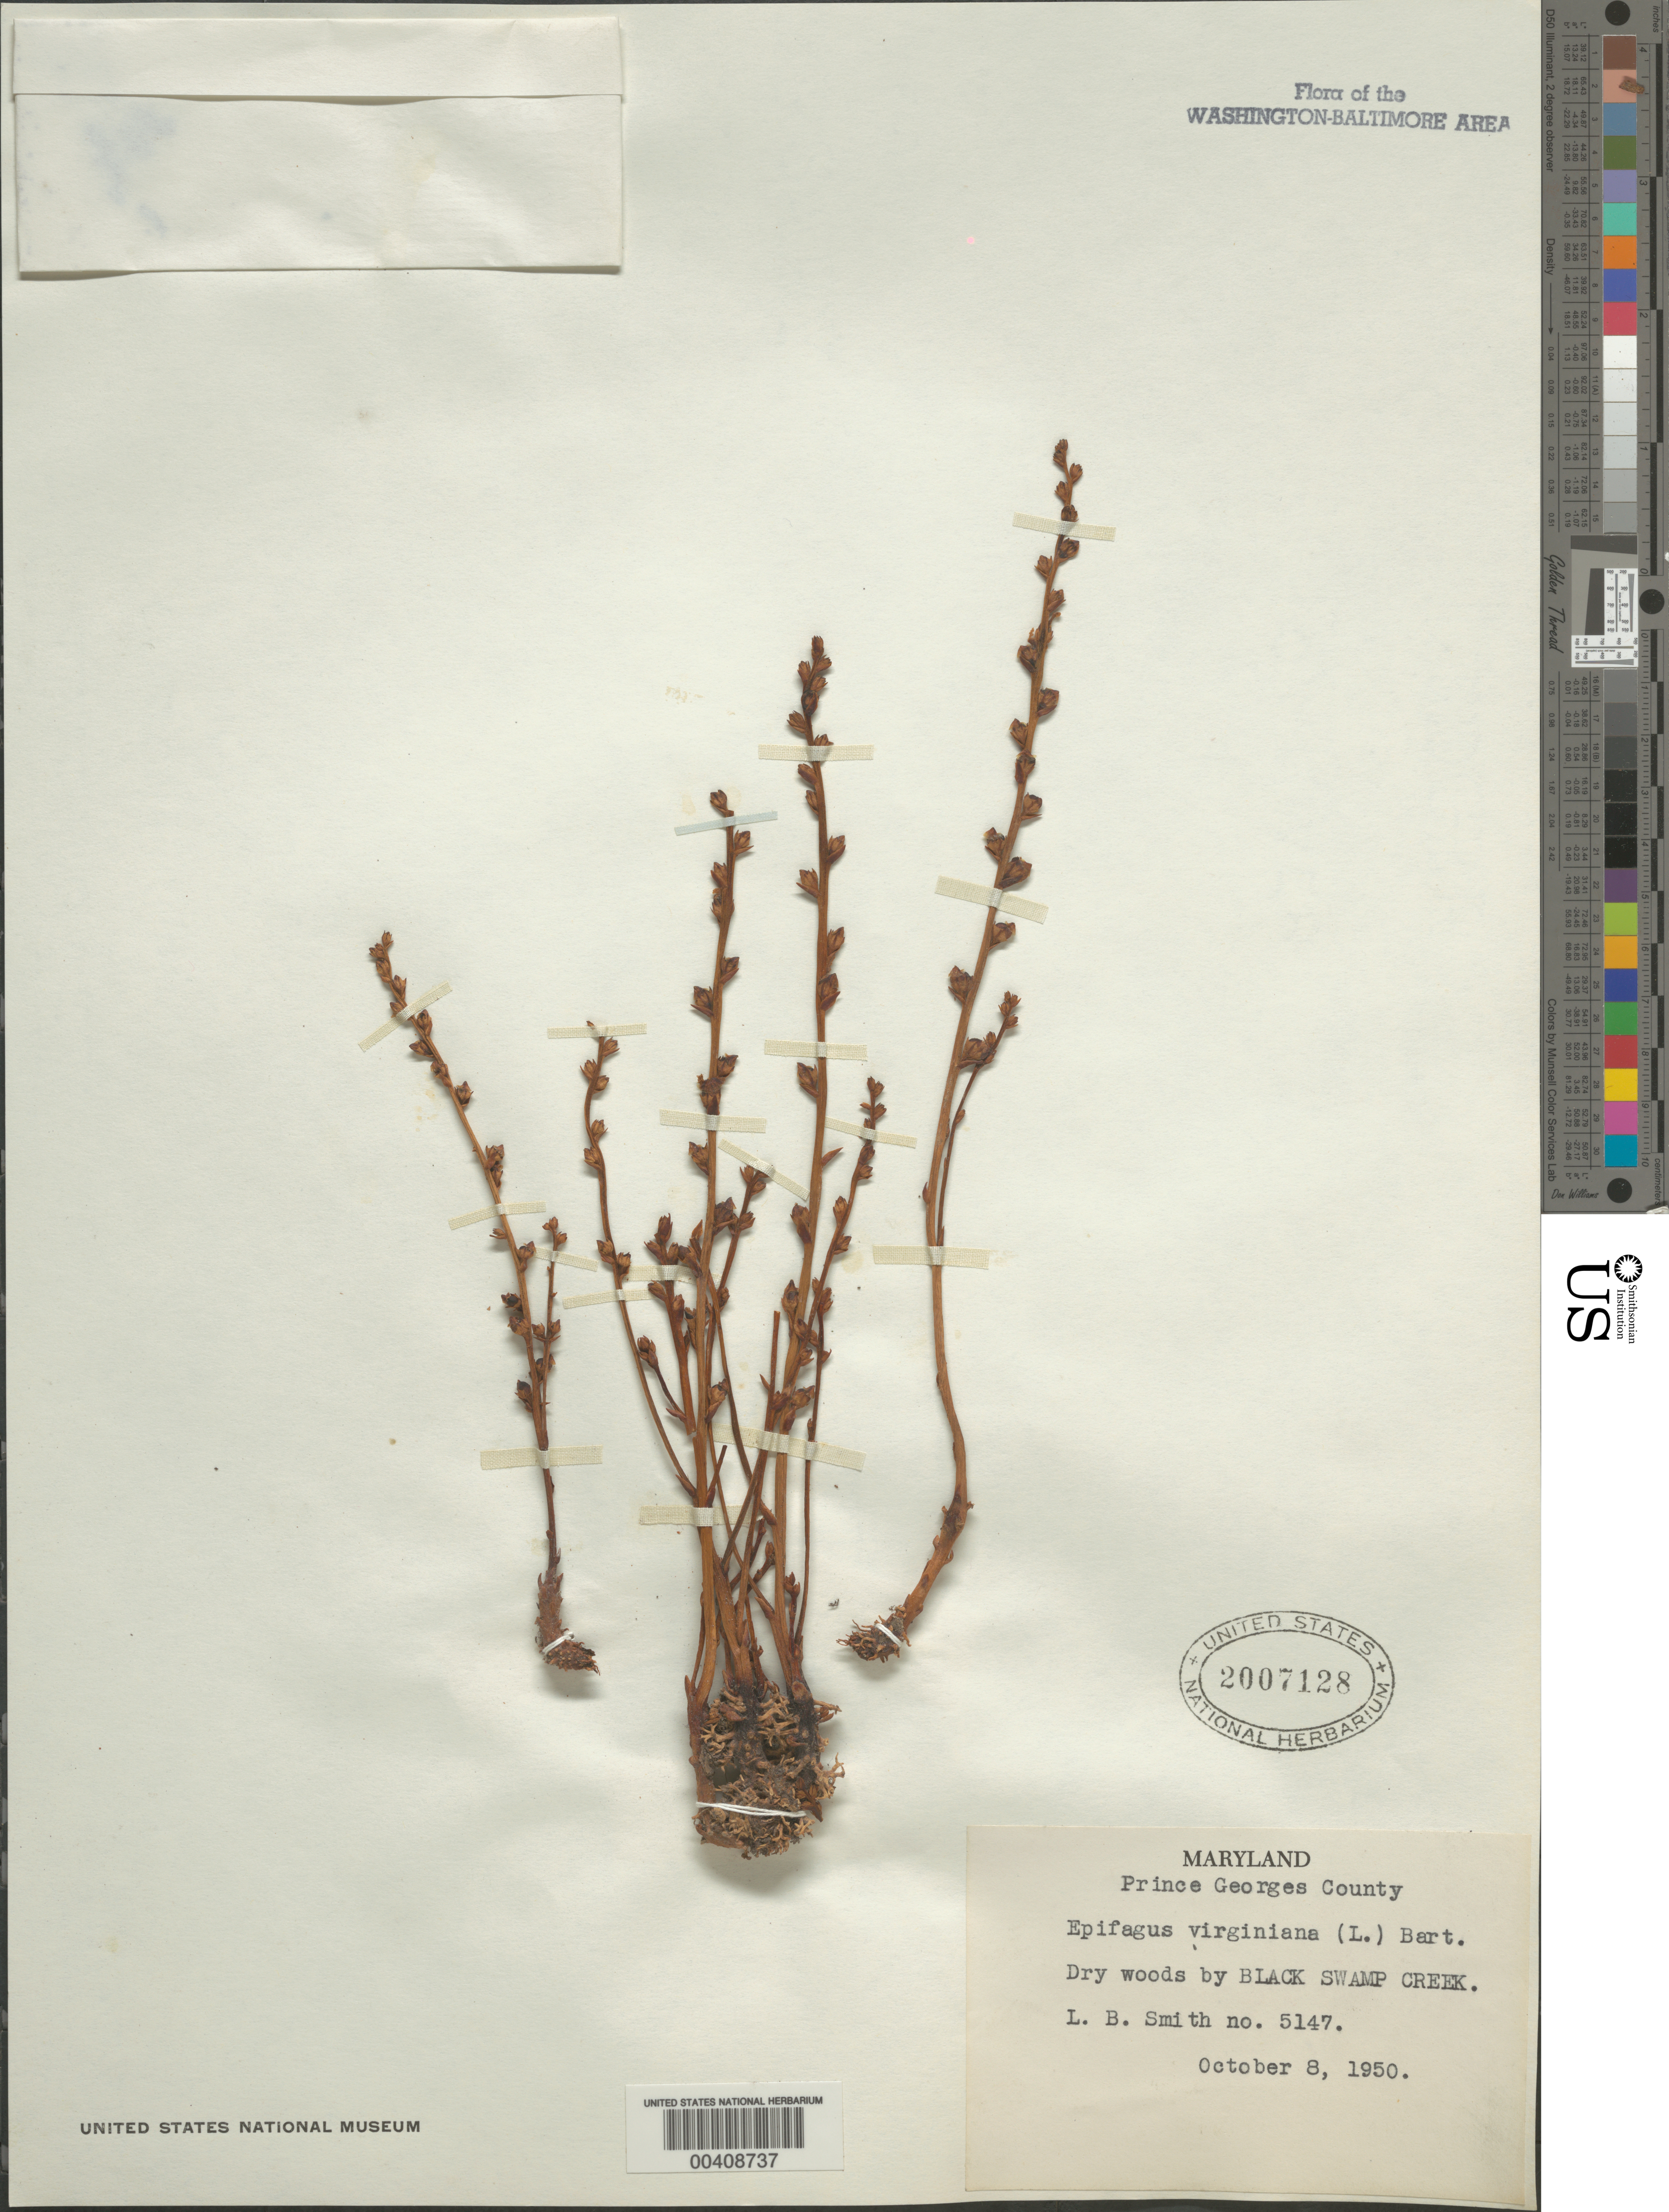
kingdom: Plantae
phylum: Tracheophyta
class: Magnoliopsida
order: Lamiales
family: Orobanchaceae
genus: Epifagus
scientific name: Epifagus virginiana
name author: (L.) W.P.C. Barton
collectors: L. Smith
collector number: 5147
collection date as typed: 08 Oct 1950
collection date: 1950-10-08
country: United States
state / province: Maryland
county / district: Prince George's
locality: By Black Swamp Creek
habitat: Dry woods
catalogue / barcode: US 2007128